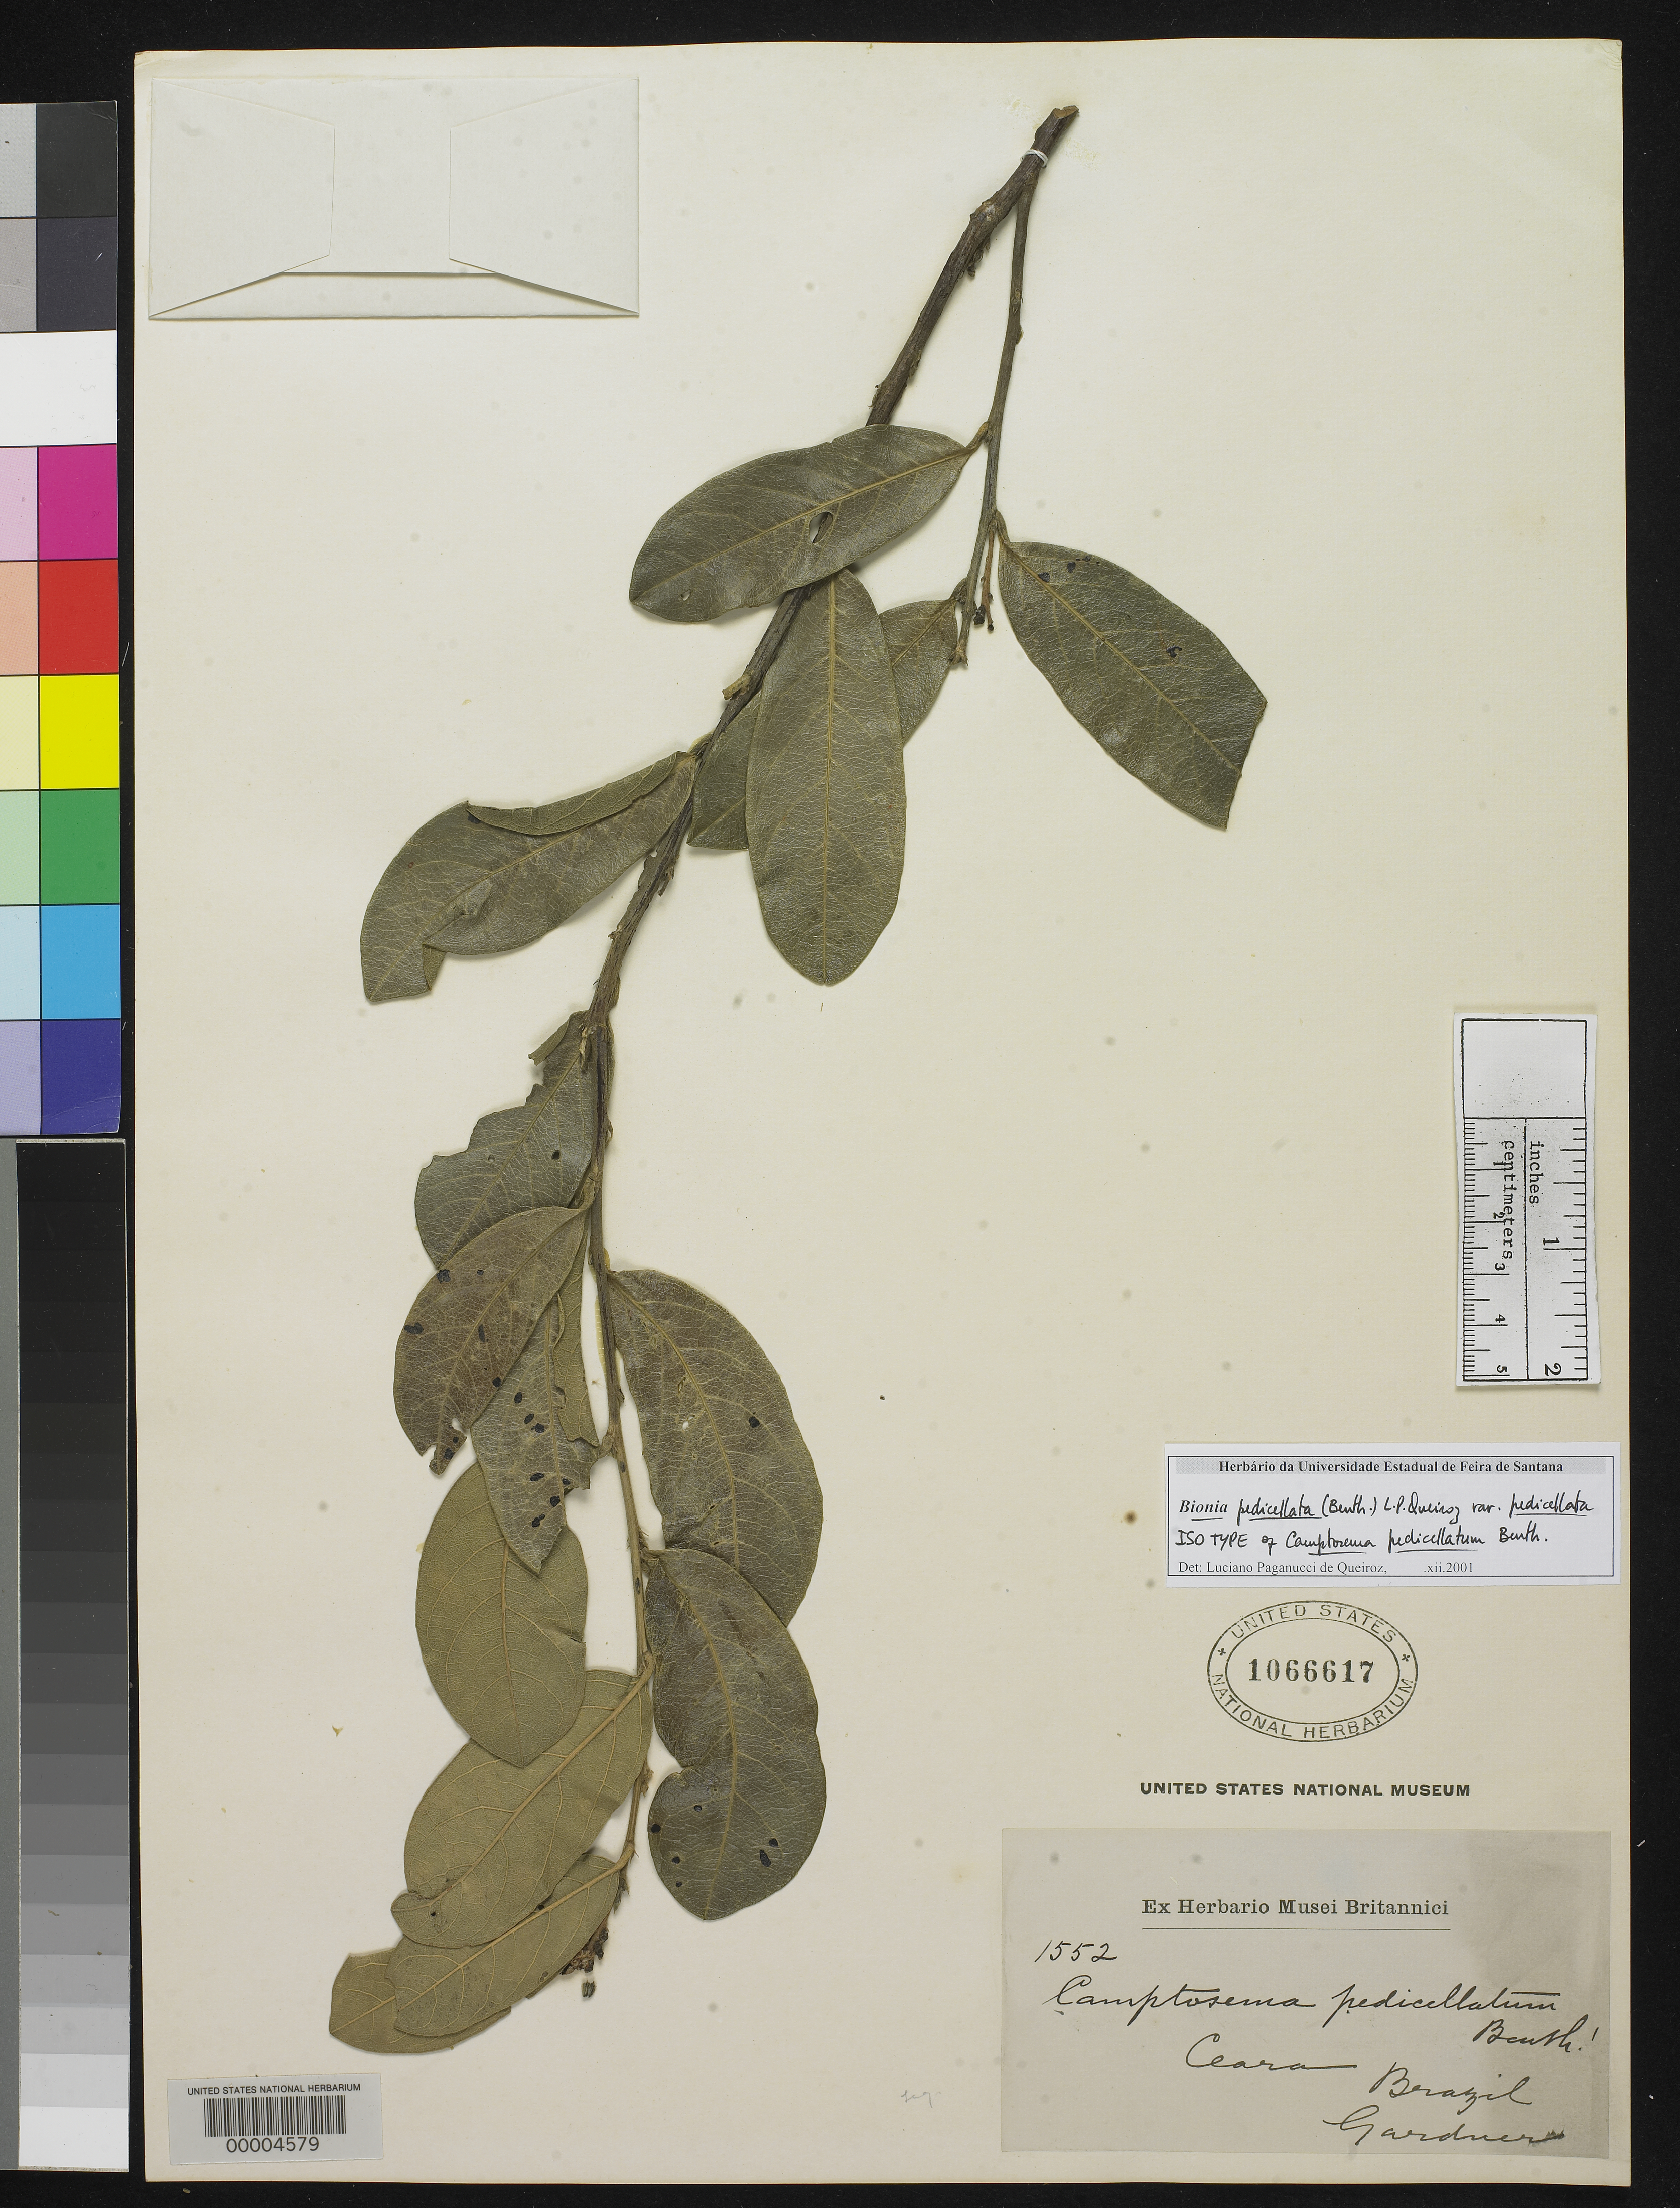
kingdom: Plantae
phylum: Tracheophyta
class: Magnoliopsida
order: Fabales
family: Fabaceae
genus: Camptosema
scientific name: Camptosema pedicellatum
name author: Benth.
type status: Isotype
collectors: G. Gardner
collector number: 1552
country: Brazil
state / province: Ceará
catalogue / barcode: US 1066617